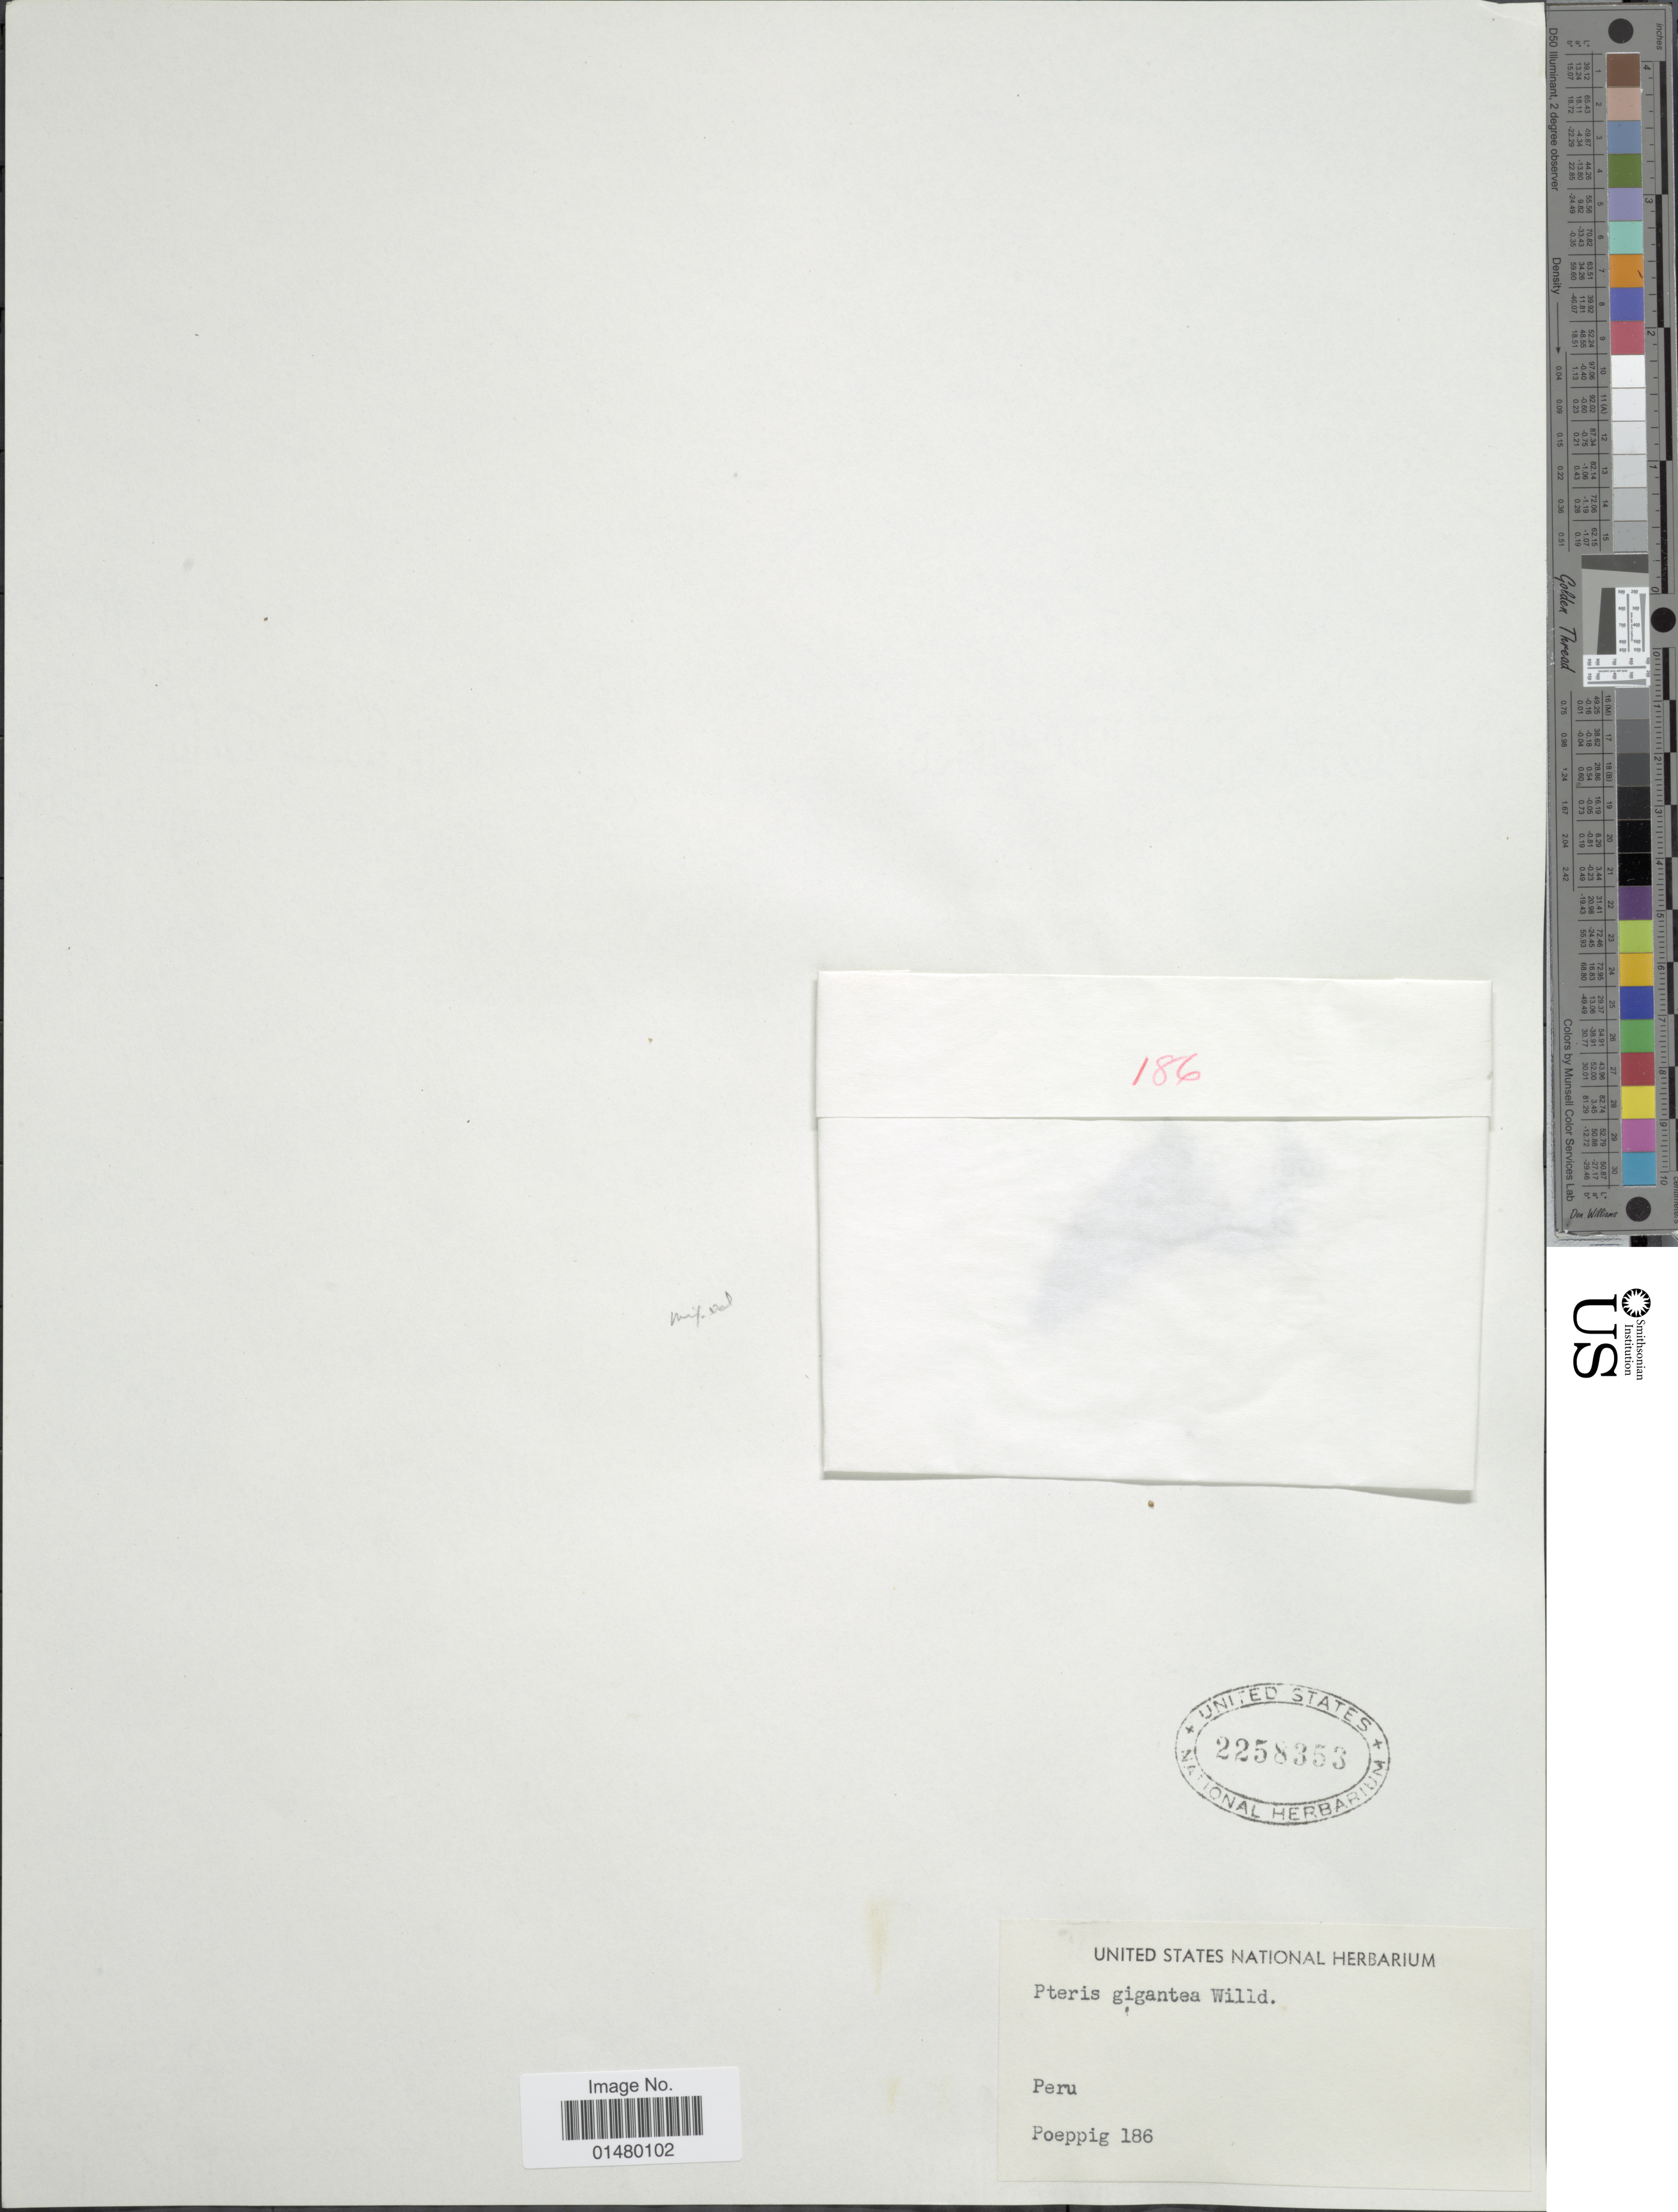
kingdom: Plantae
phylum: Tracheophyta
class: Polypodiopsida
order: Polypodiales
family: Pteridaceae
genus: Pteris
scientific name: Pteris sp.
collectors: Poeppig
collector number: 186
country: Peru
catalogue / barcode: US 2258353